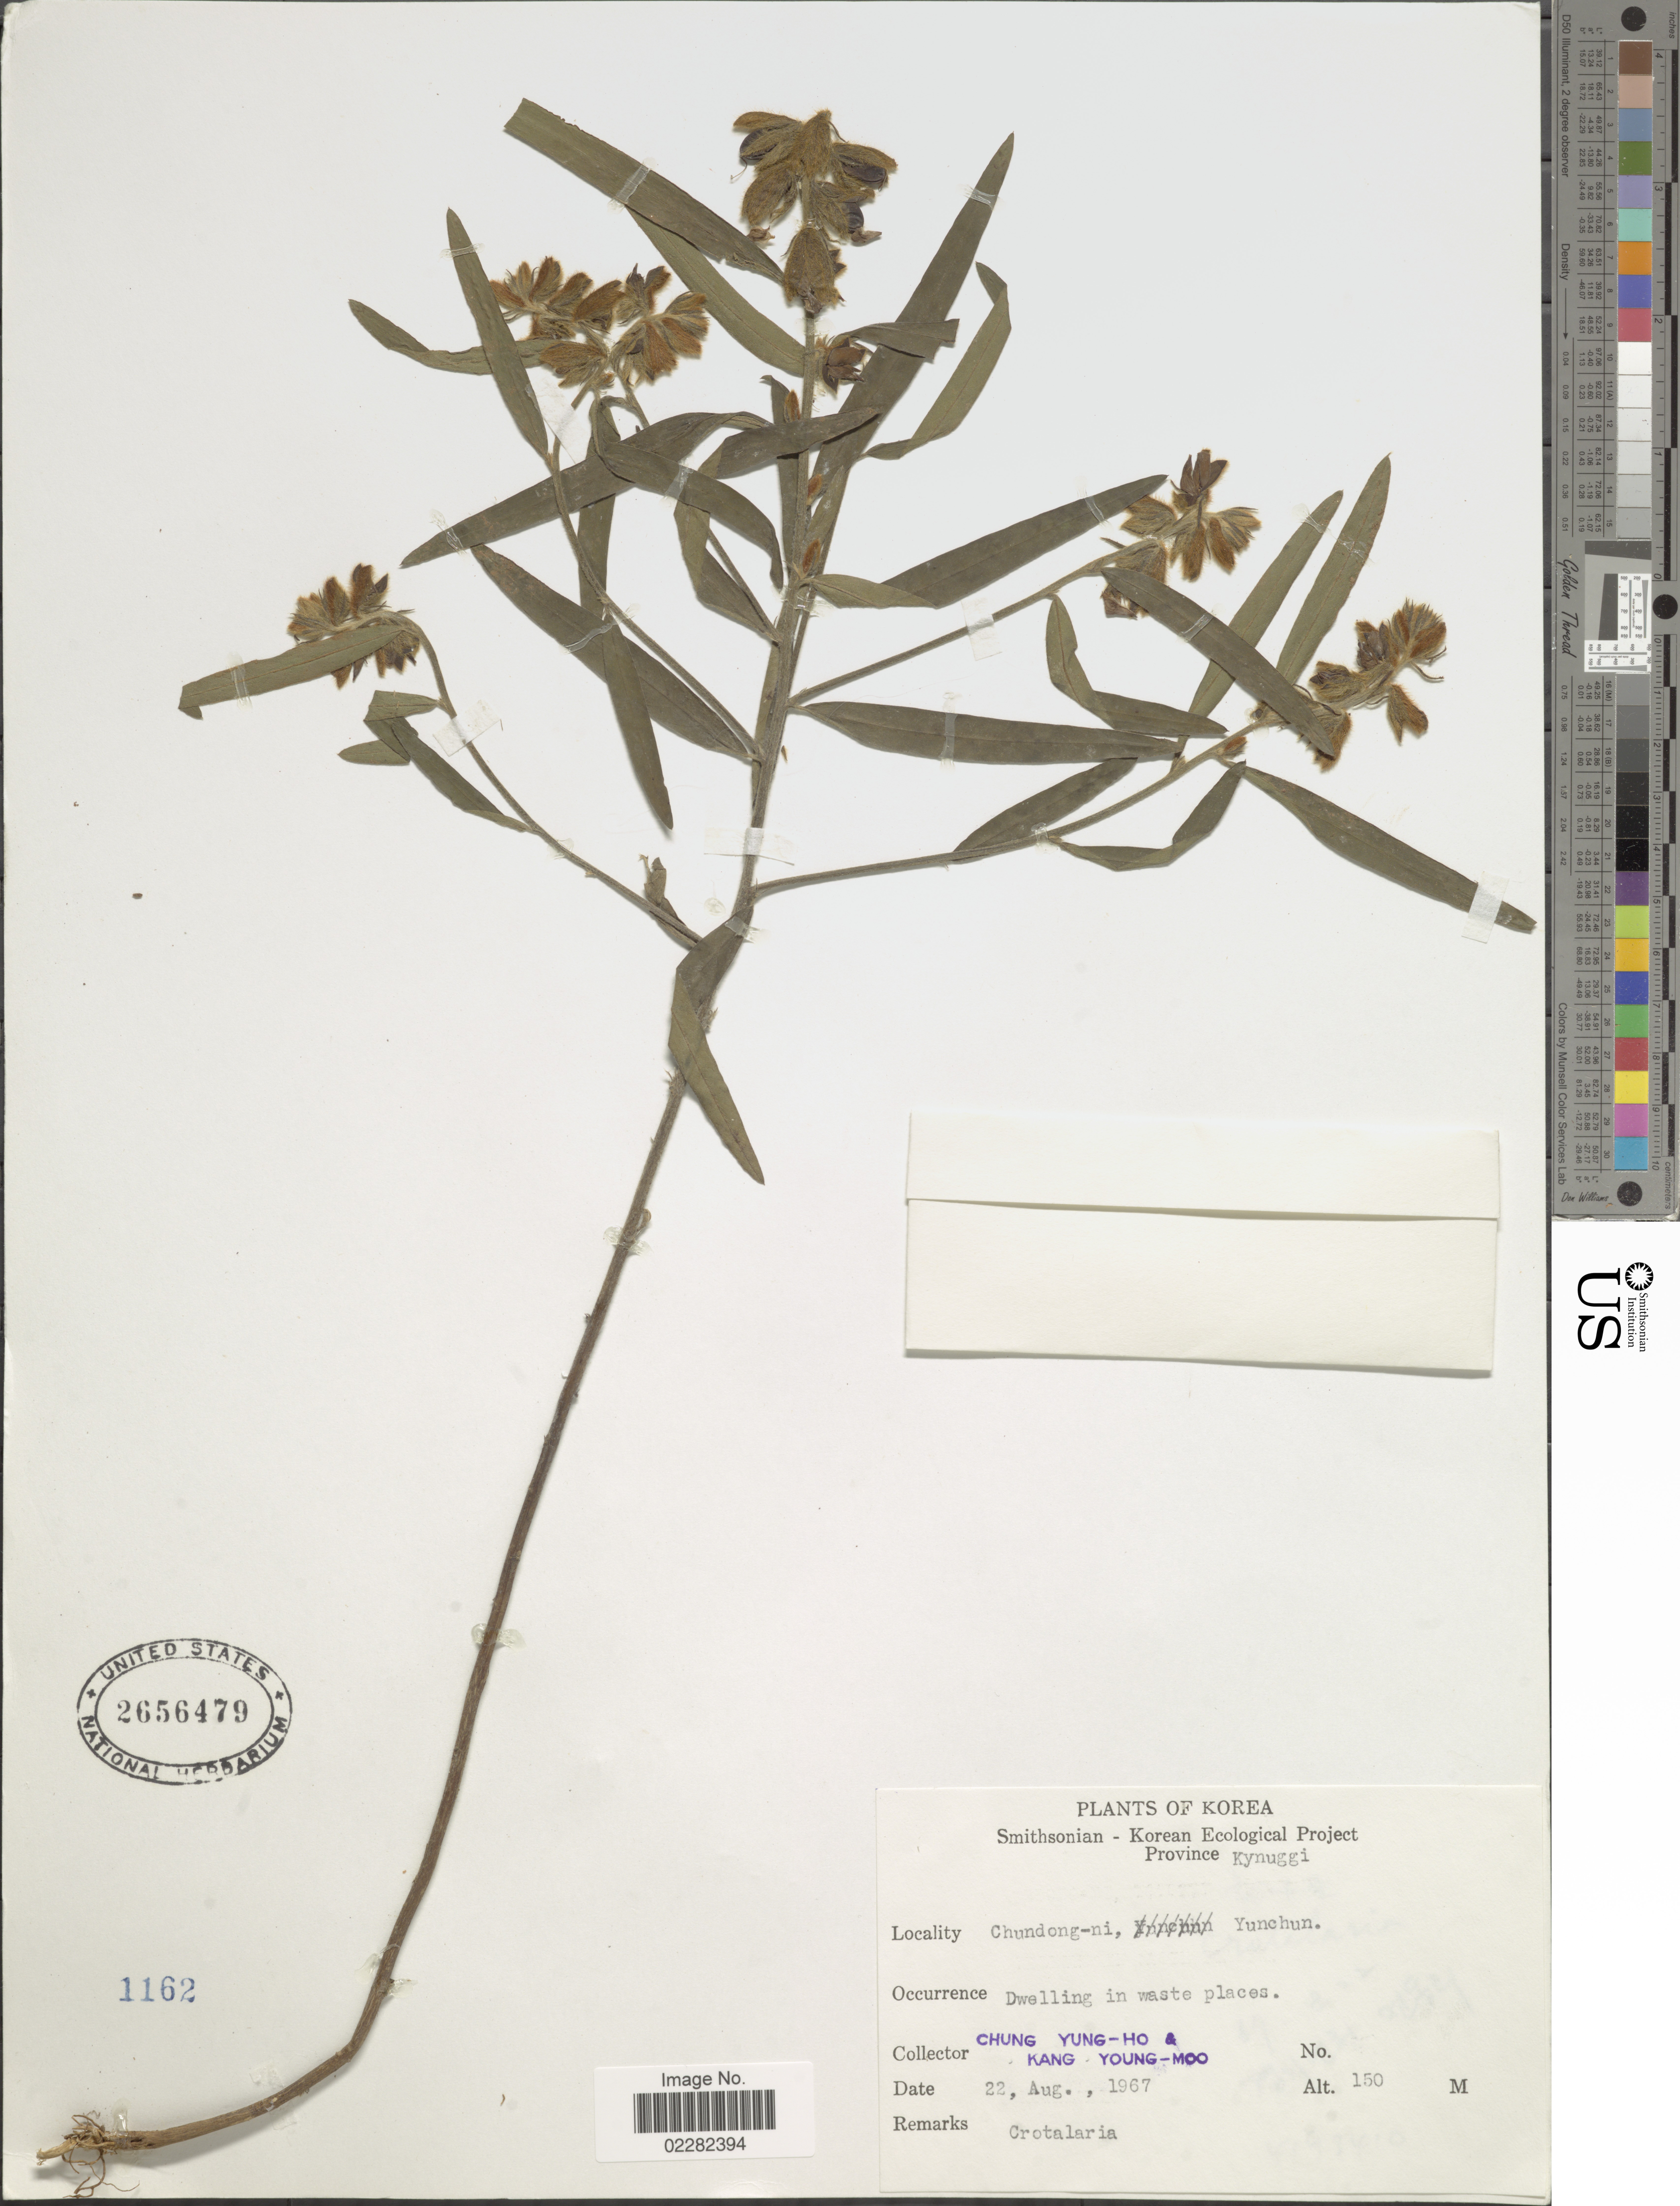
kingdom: Plantae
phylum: Tracheophyta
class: Magnoliopsida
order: Fabales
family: Fabaceae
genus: Crotalaria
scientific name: Crotalaria sp.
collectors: Y. Chung & Y. Kang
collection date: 1967-08-22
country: South Korea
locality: Province Kynuggi, Chundong-ni Yunchun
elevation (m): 150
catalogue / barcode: US 2656479